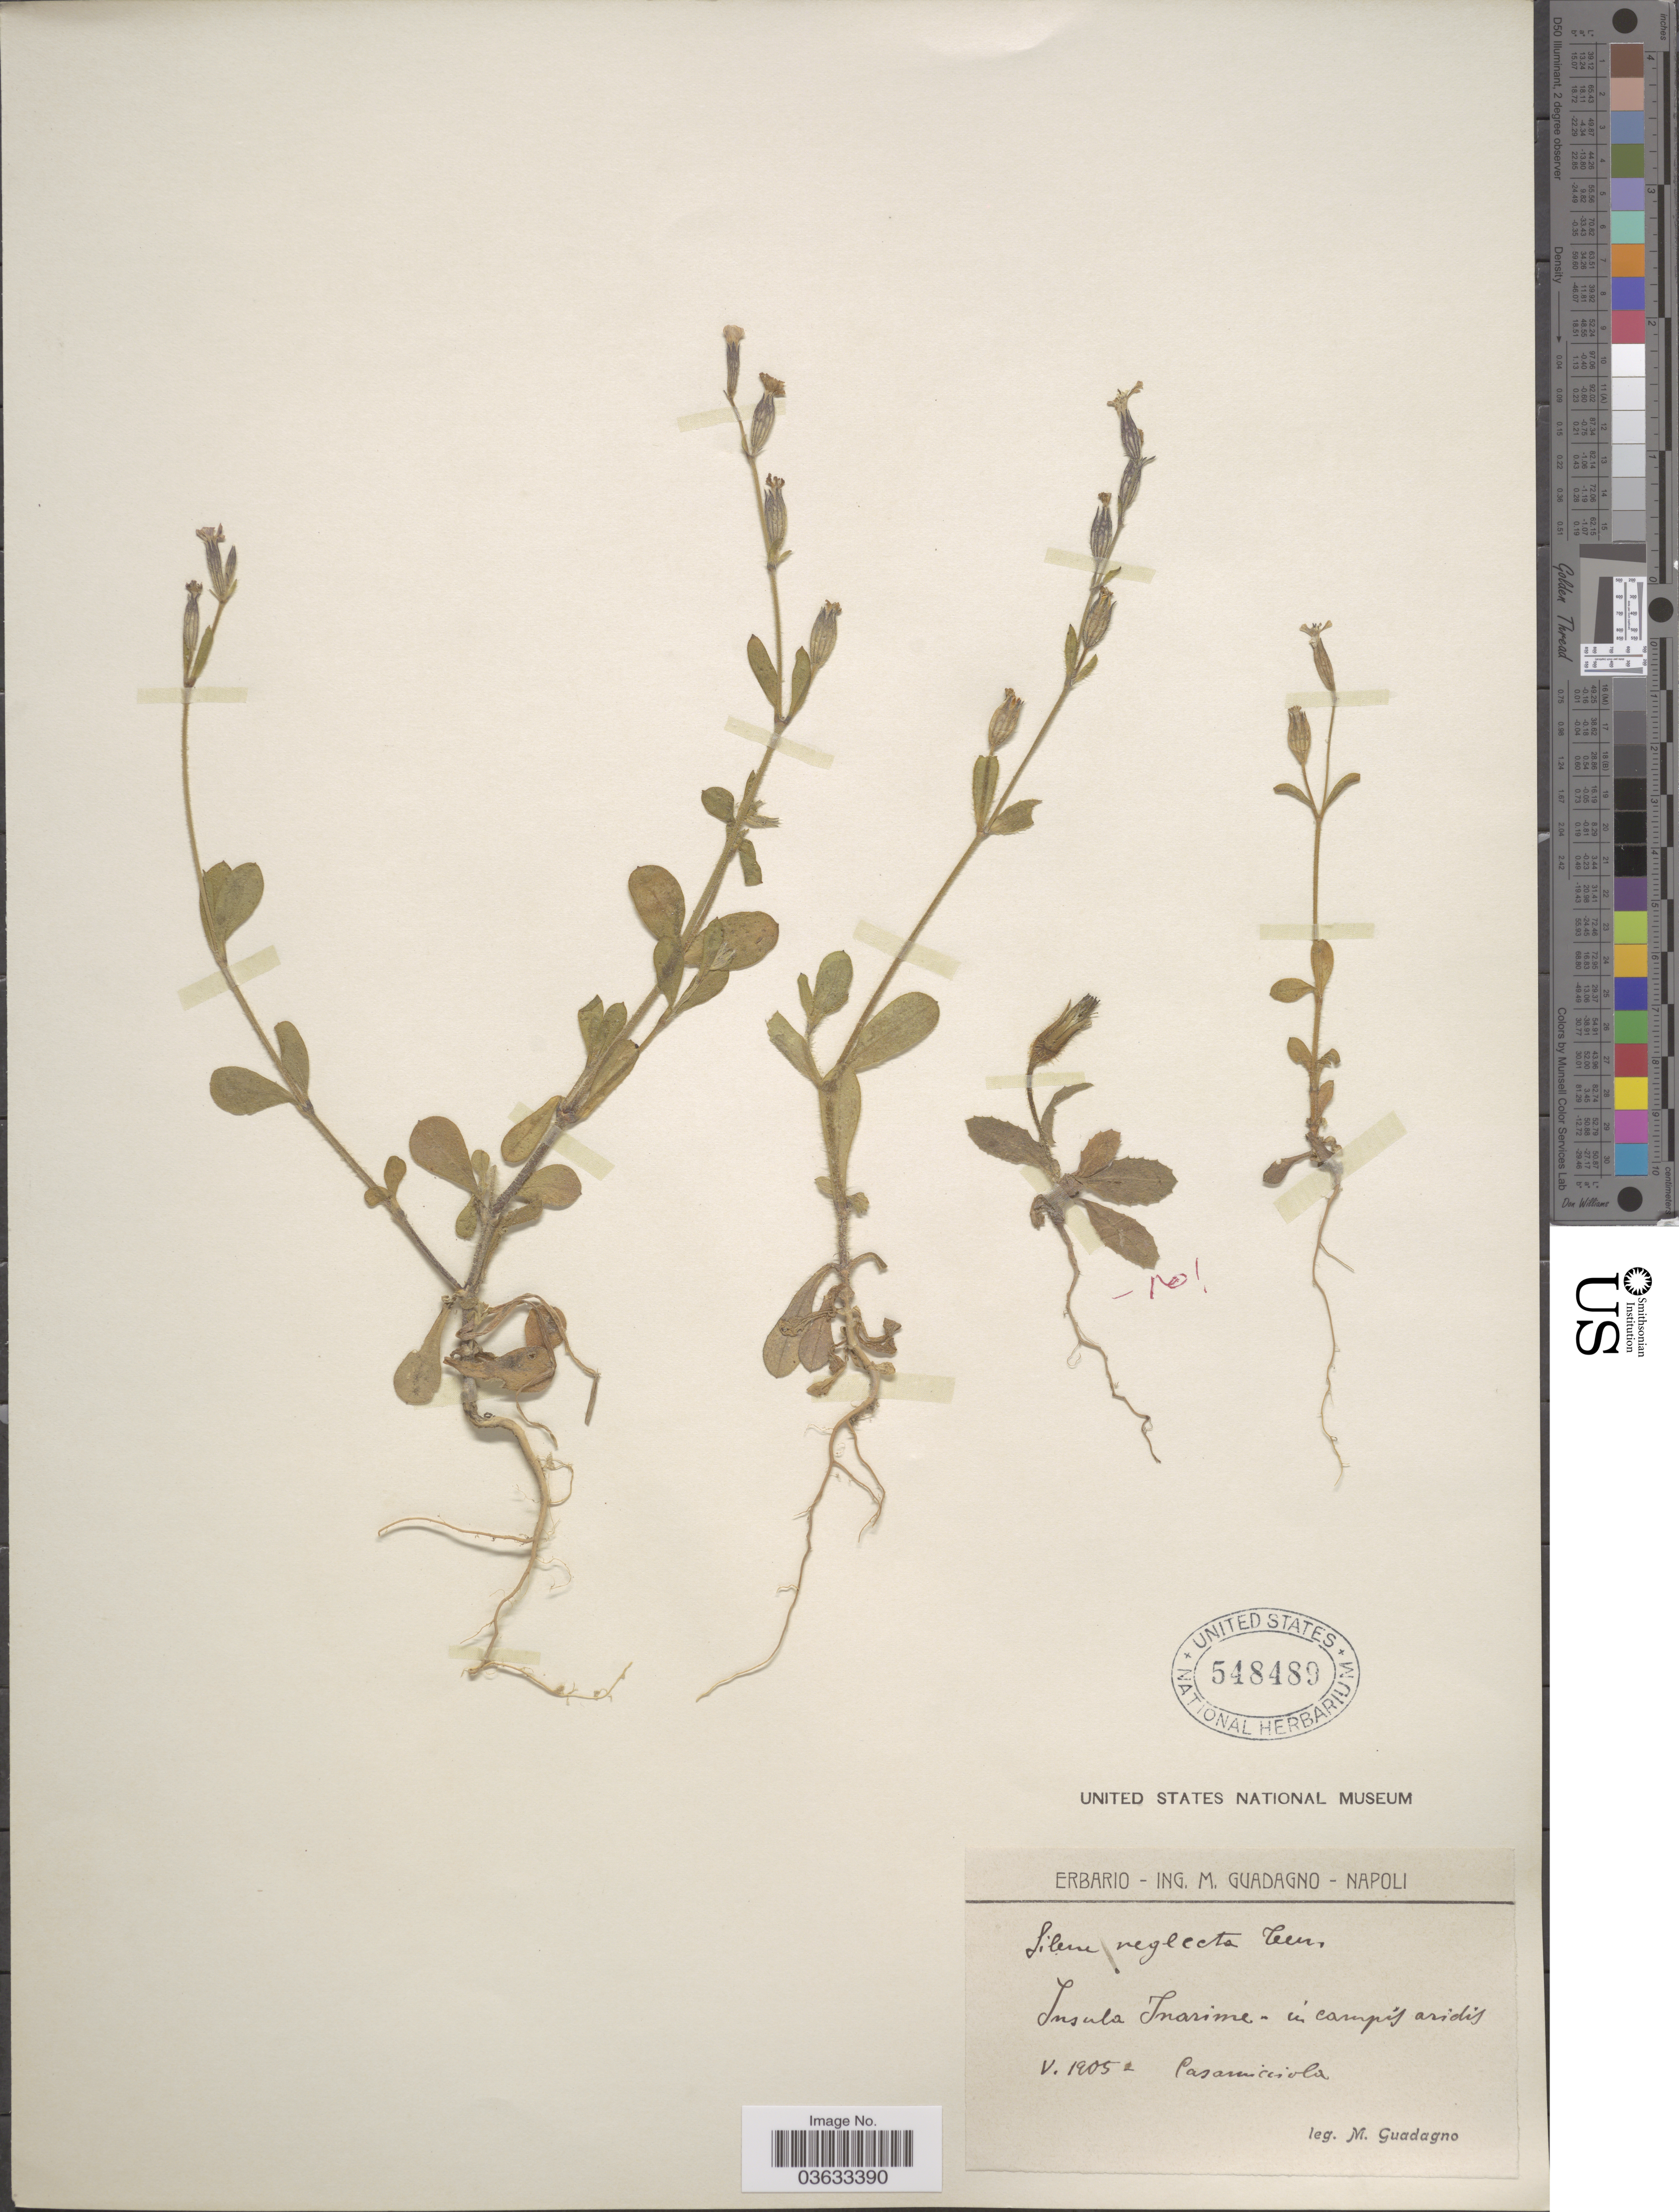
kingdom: Plantae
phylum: Tracheophyta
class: Magnoliopsida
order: Caryophyllales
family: Caryophyllaceae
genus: Silene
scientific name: Silene neglecta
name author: Ten.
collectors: M. Guadagno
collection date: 1905-05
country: Italy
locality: Insula Inarime in campis aridis Casamicciola.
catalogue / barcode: US 548489